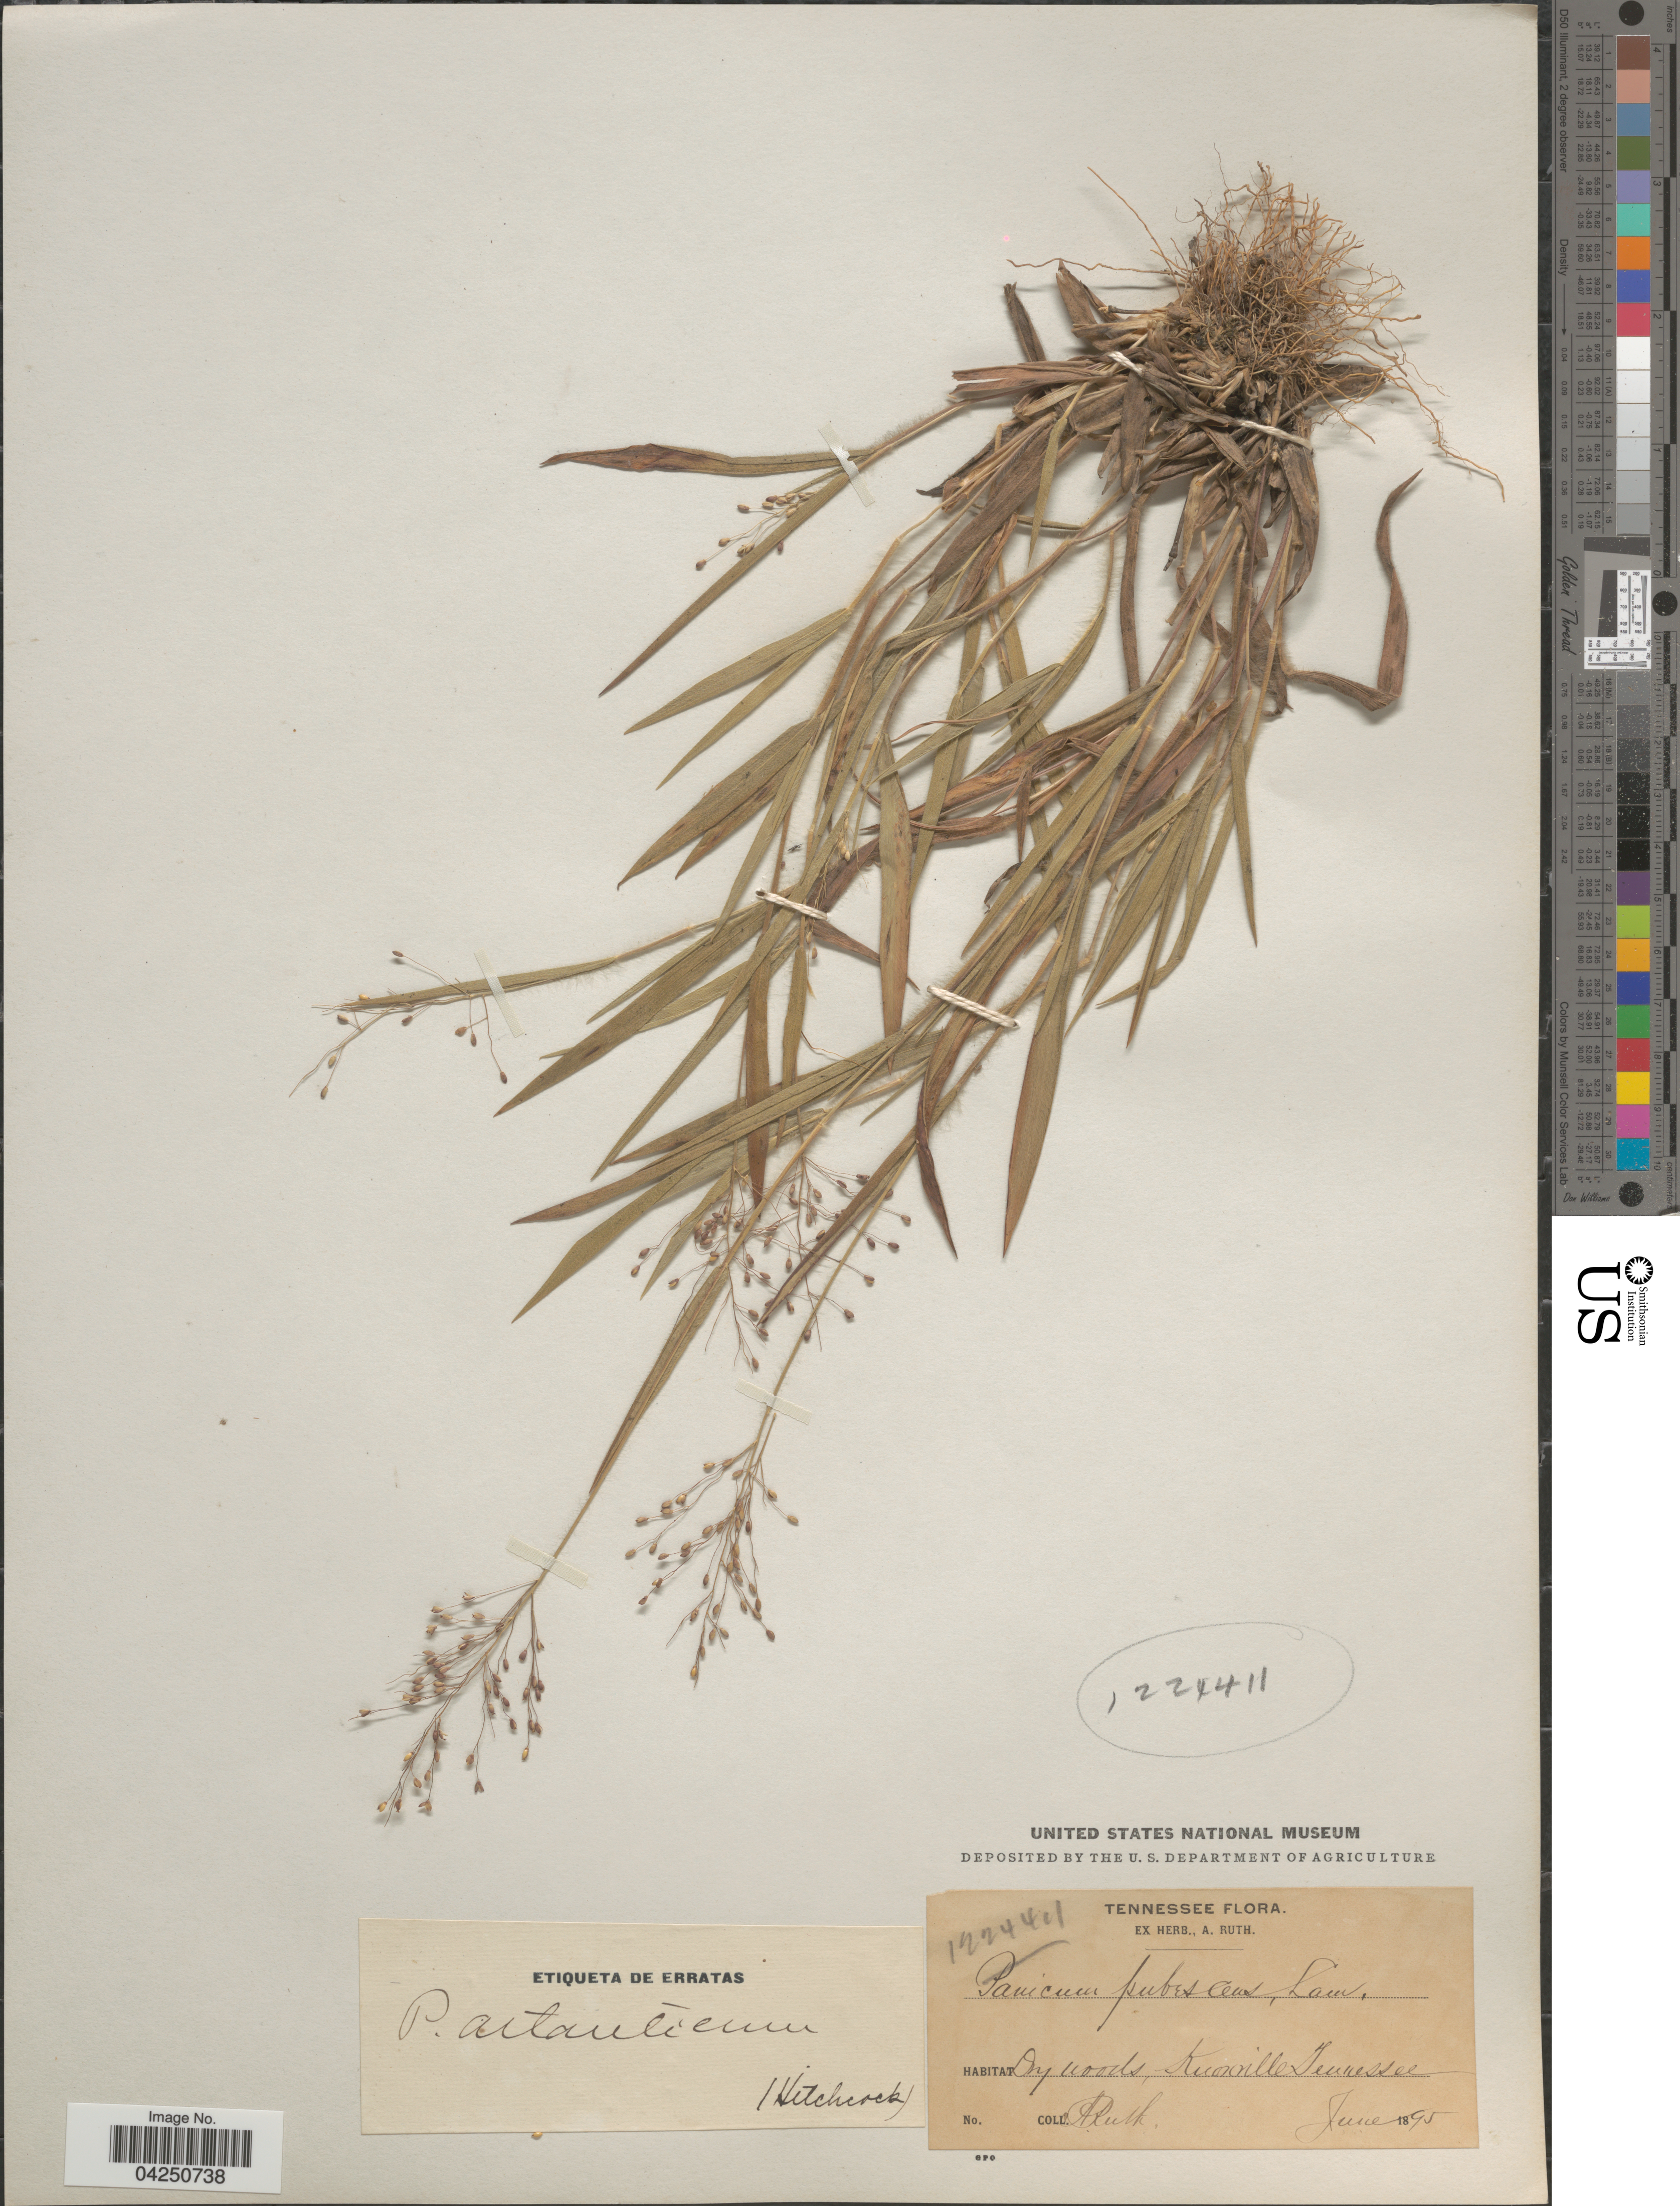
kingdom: Plantae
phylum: Tracheophyta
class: Liliopsida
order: Poales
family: Poaceae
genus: Dichanthelium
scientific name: Dichanthelium acuminatum var. acuminatum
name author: (Sw.) Gould & C.A. Clark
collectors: A. Ruth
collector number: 1224411?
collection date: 1895-06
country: United States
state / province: Tennessee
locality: Dry woods, Knoxville.